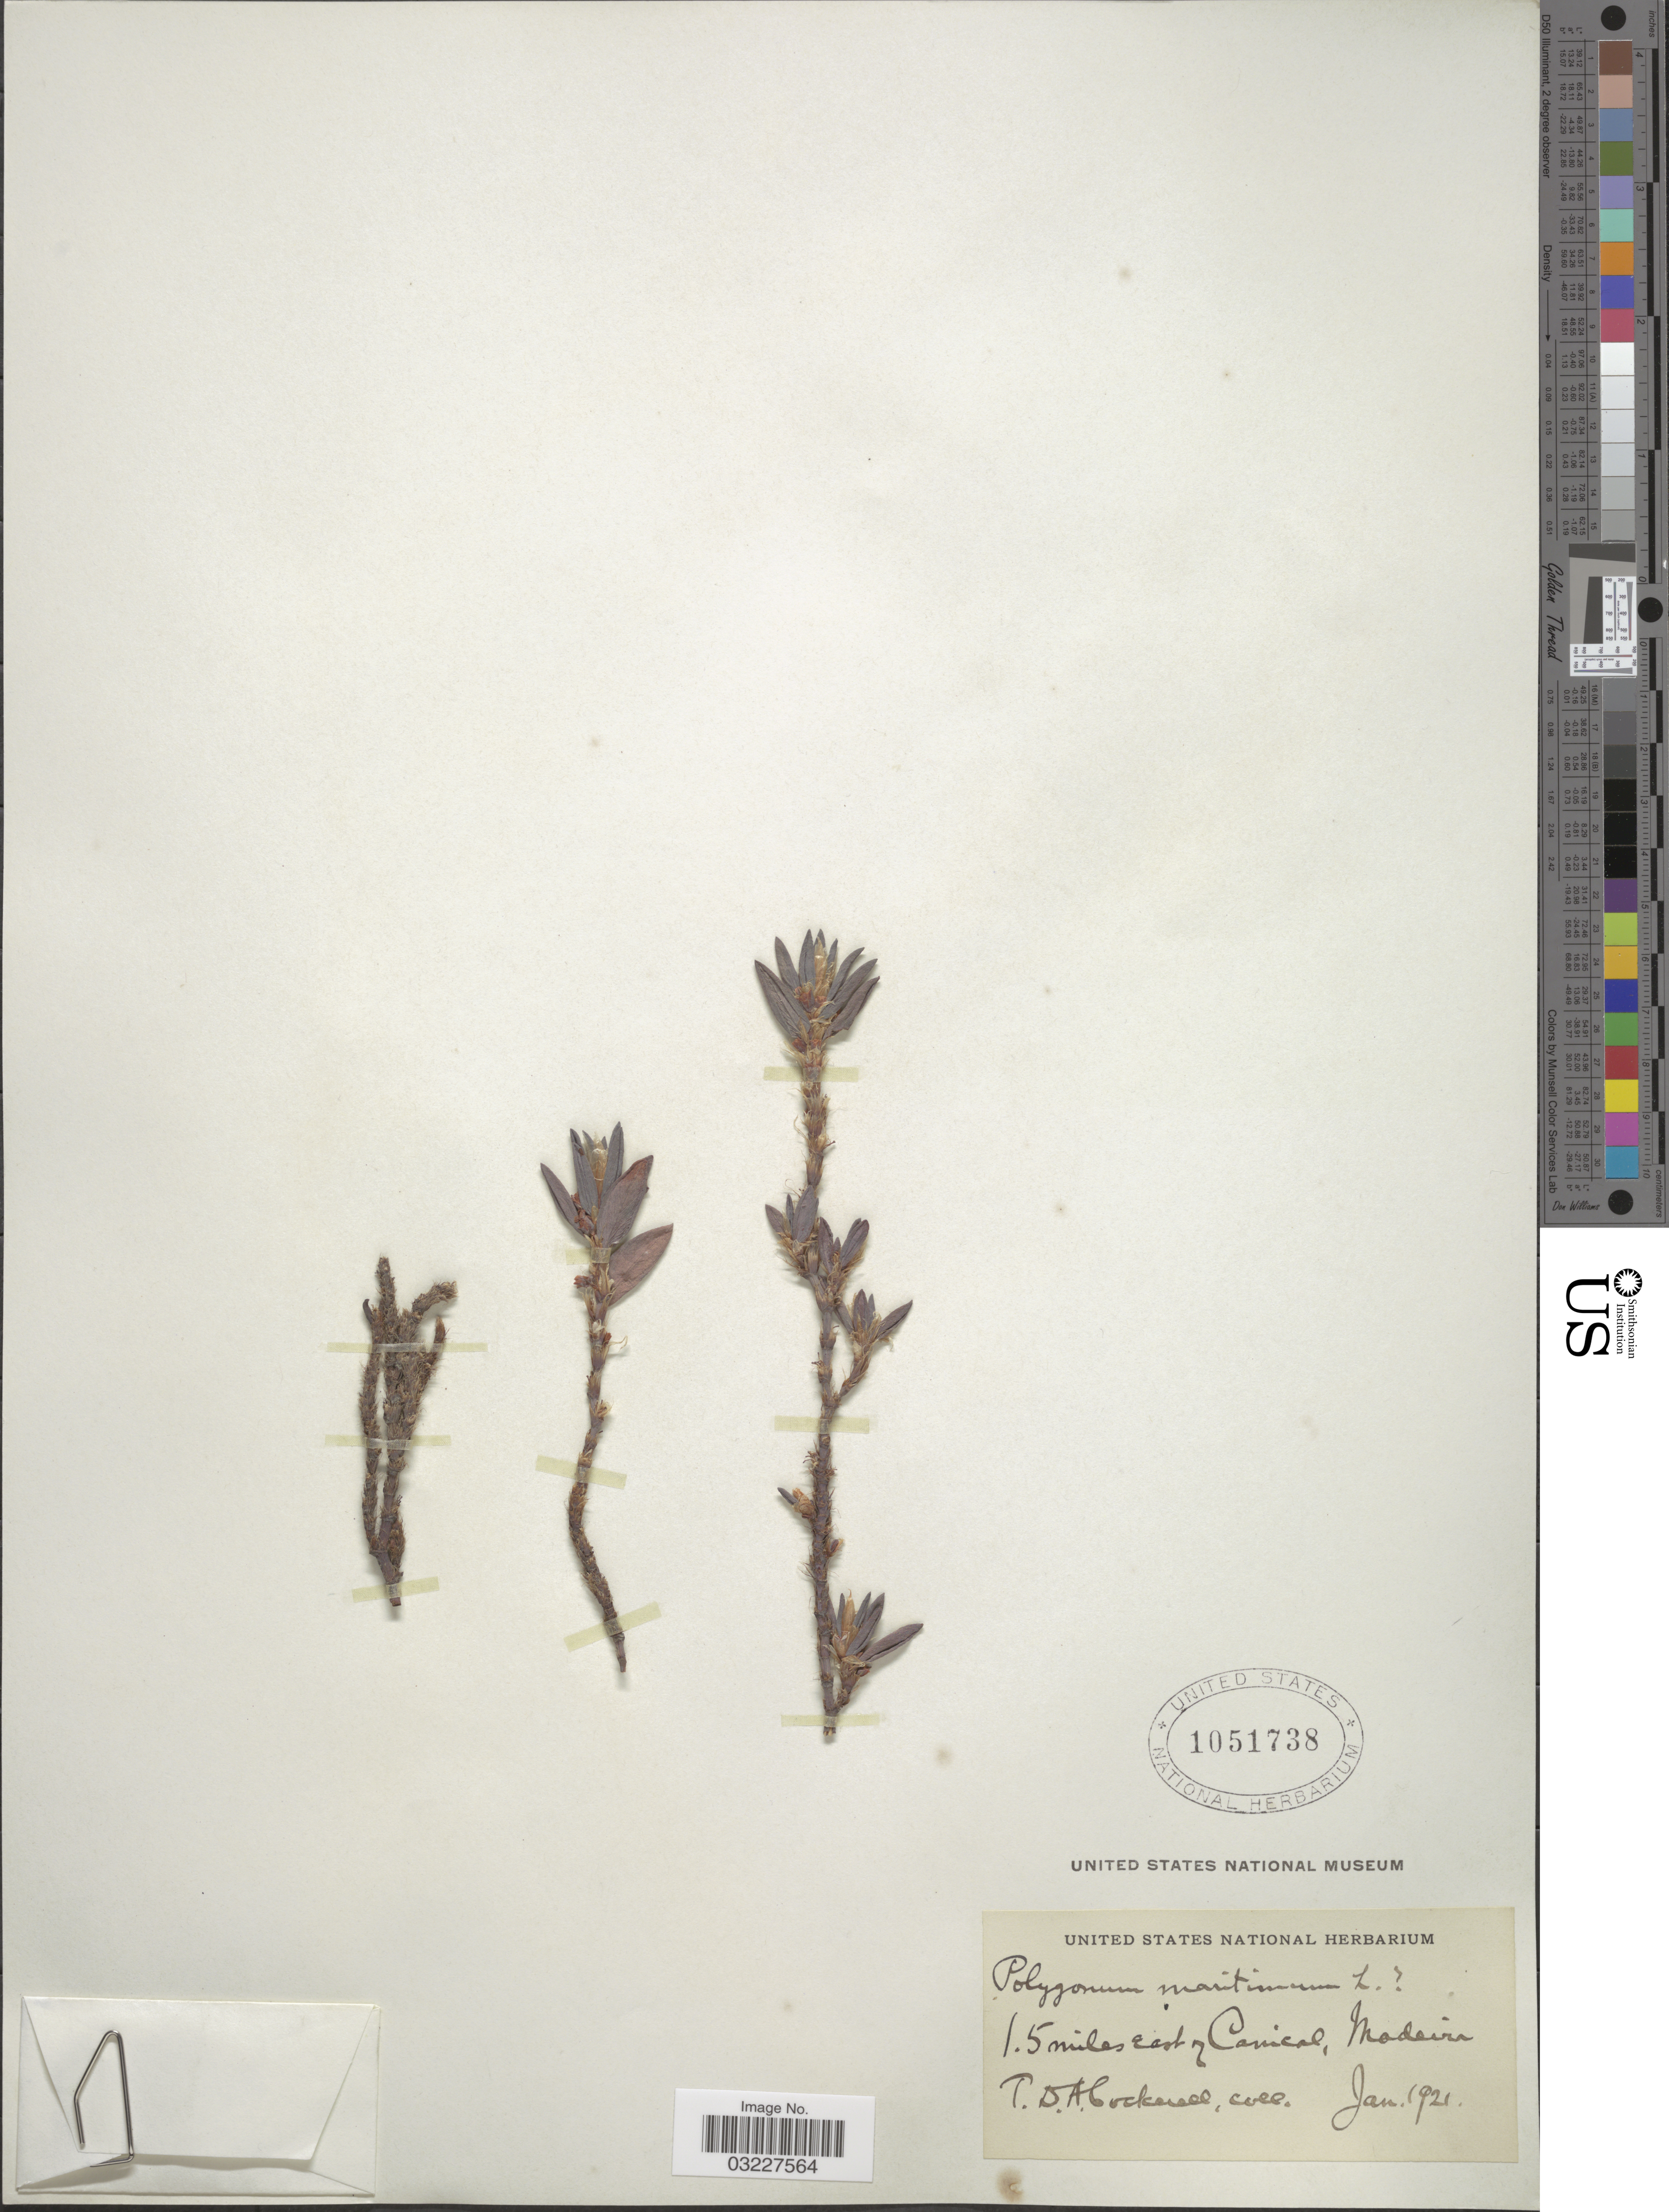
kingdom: Plantae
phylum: Tracheophyta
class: Magnoliopsida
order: Caryophyllales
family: Polygonaceae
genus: Polygonum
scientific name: Polygonum maritimum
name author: L.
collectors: T. Cockerell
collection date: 1921-01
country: Portugal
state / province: Madeira (Aut. Reg.)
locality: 1.5 miles East of Canical.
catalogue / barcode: US 1051738